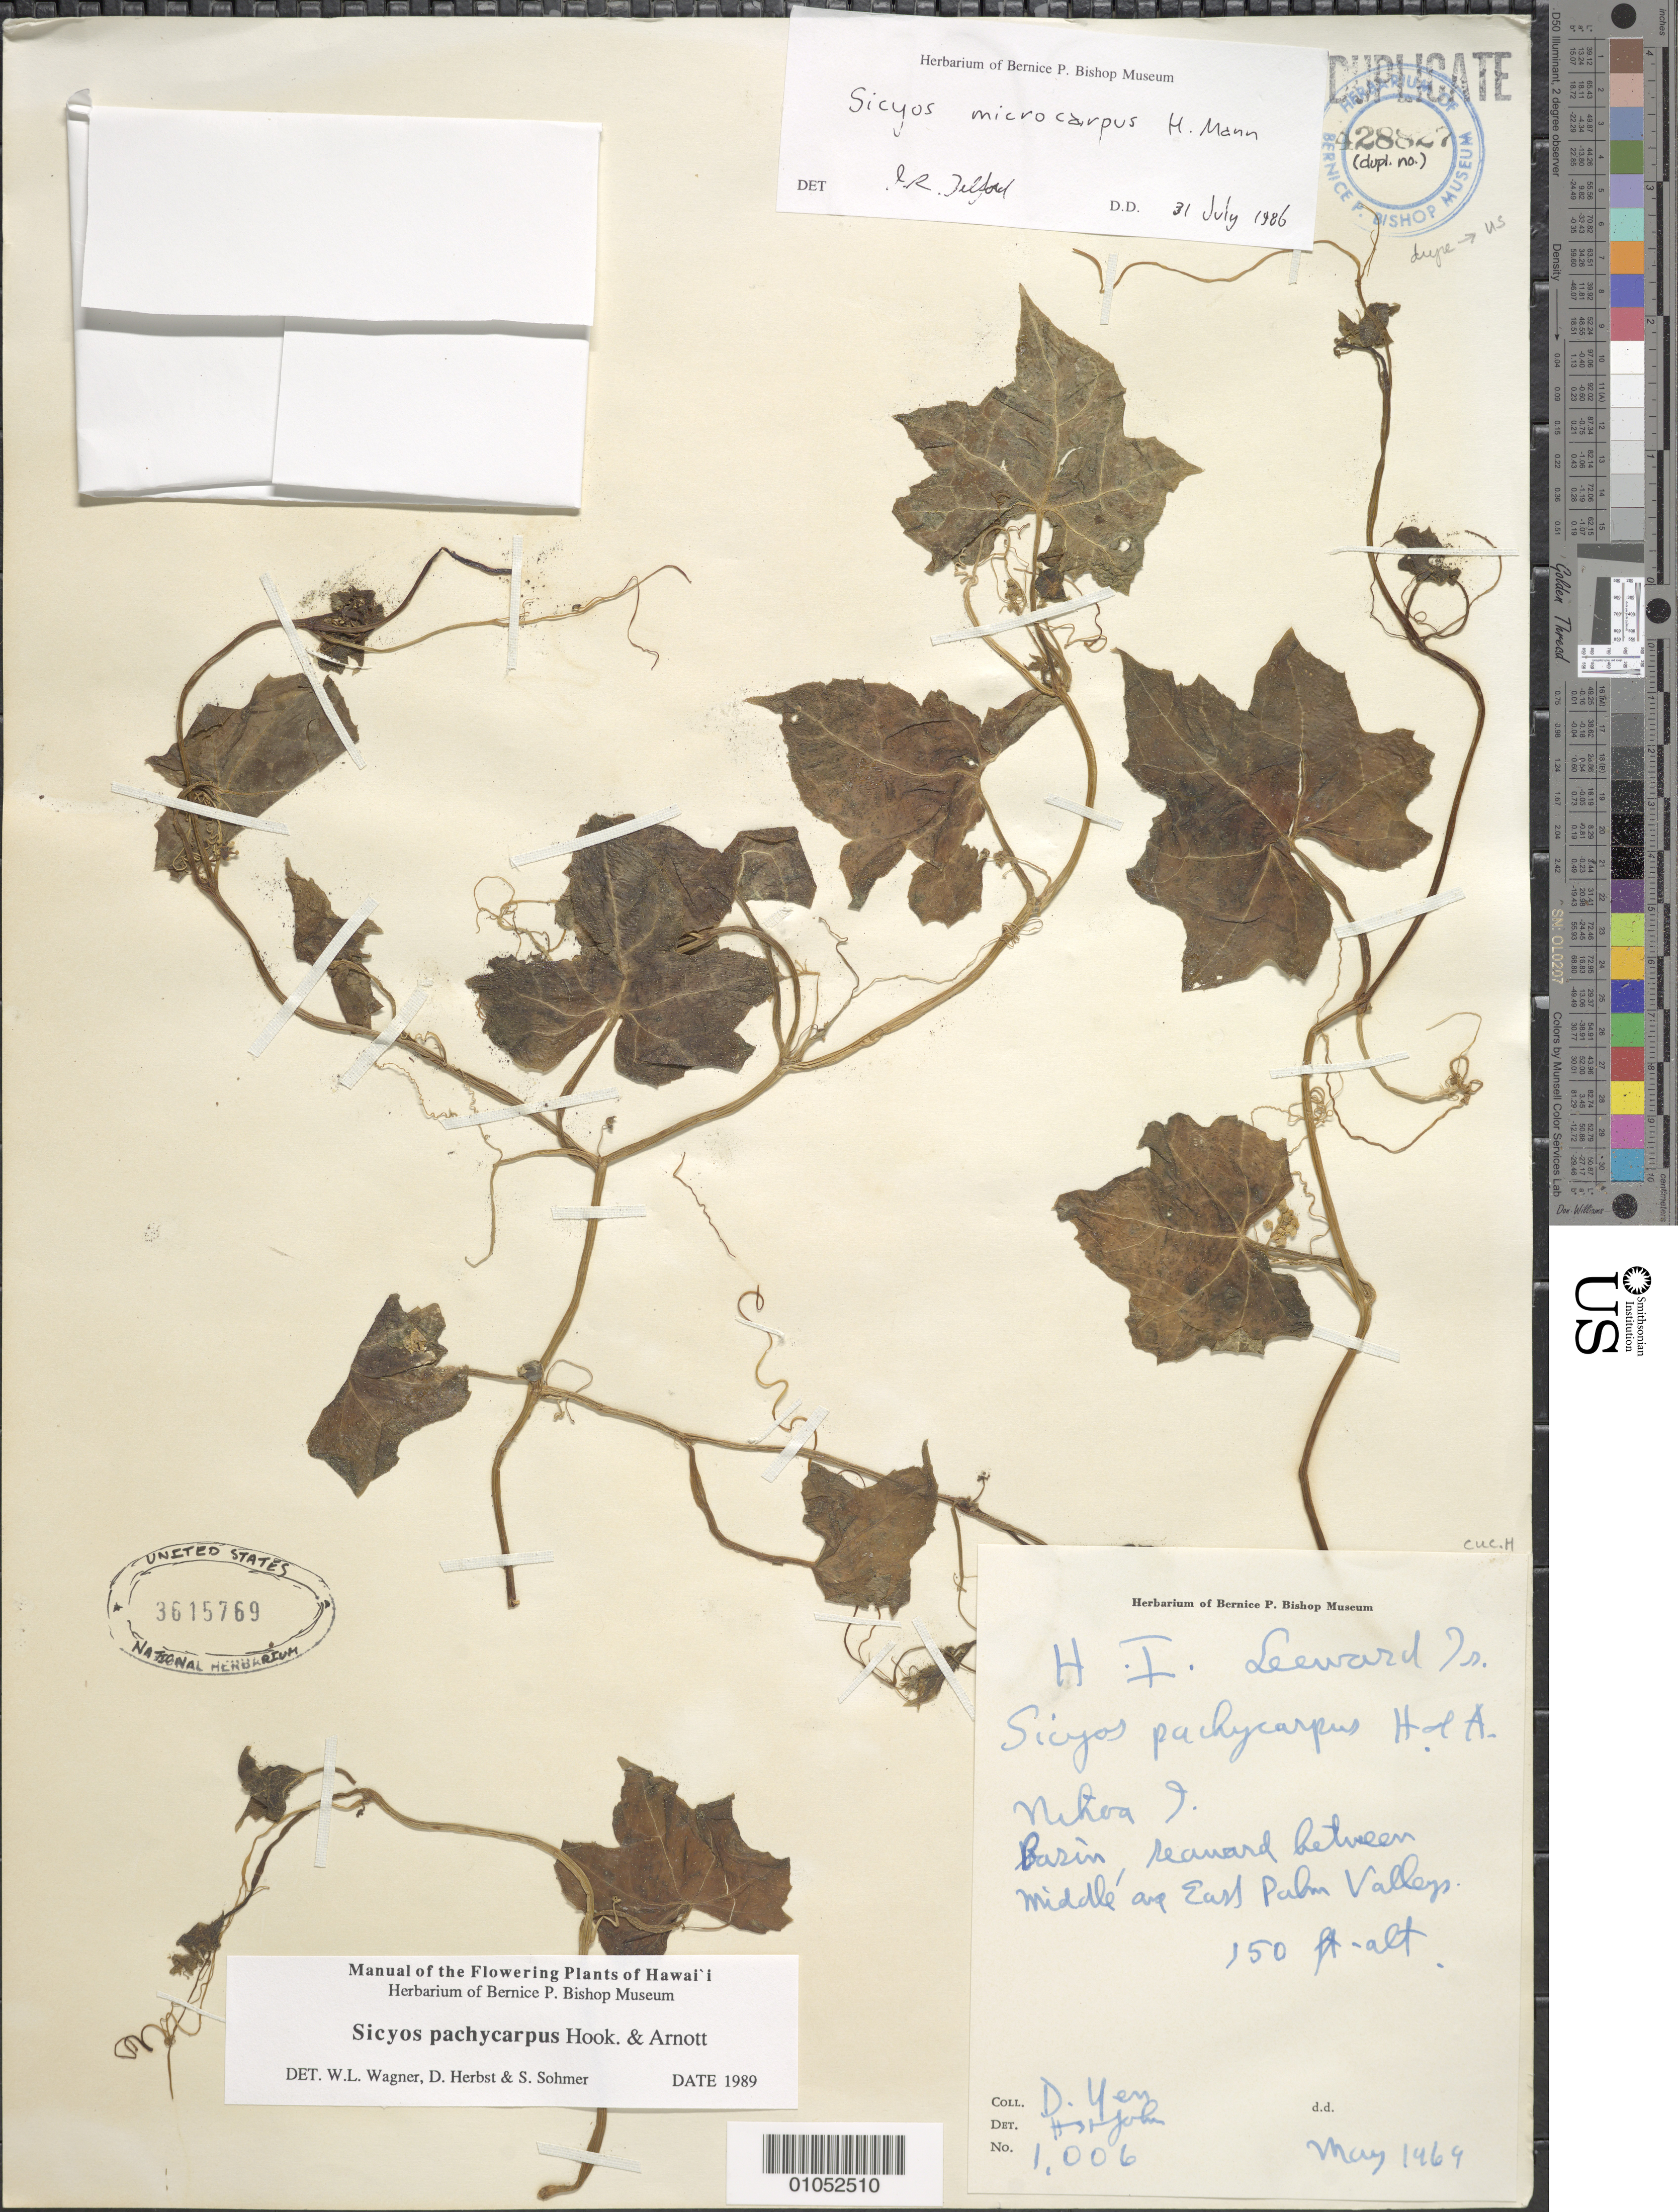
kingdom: Plantae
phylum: Tracheophyta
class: Magnoliopsida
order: Cucurbitales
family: Cucurbitaceae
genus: Sicyos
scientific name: Sicyos pachycarpus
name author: Hook. & Arn.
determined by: Herbst, D. R.; Sohmer, S. H.; Wagner, W. L.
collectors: D. Yen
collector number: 1006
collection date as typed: May 1969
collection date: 1969-05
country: United States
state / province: Hawaii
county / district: Hawaii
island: Hawaii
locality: Leeward Islands. Basin, seaward between Middle of Palm Valley.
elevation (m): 46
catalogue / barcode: US 3615769